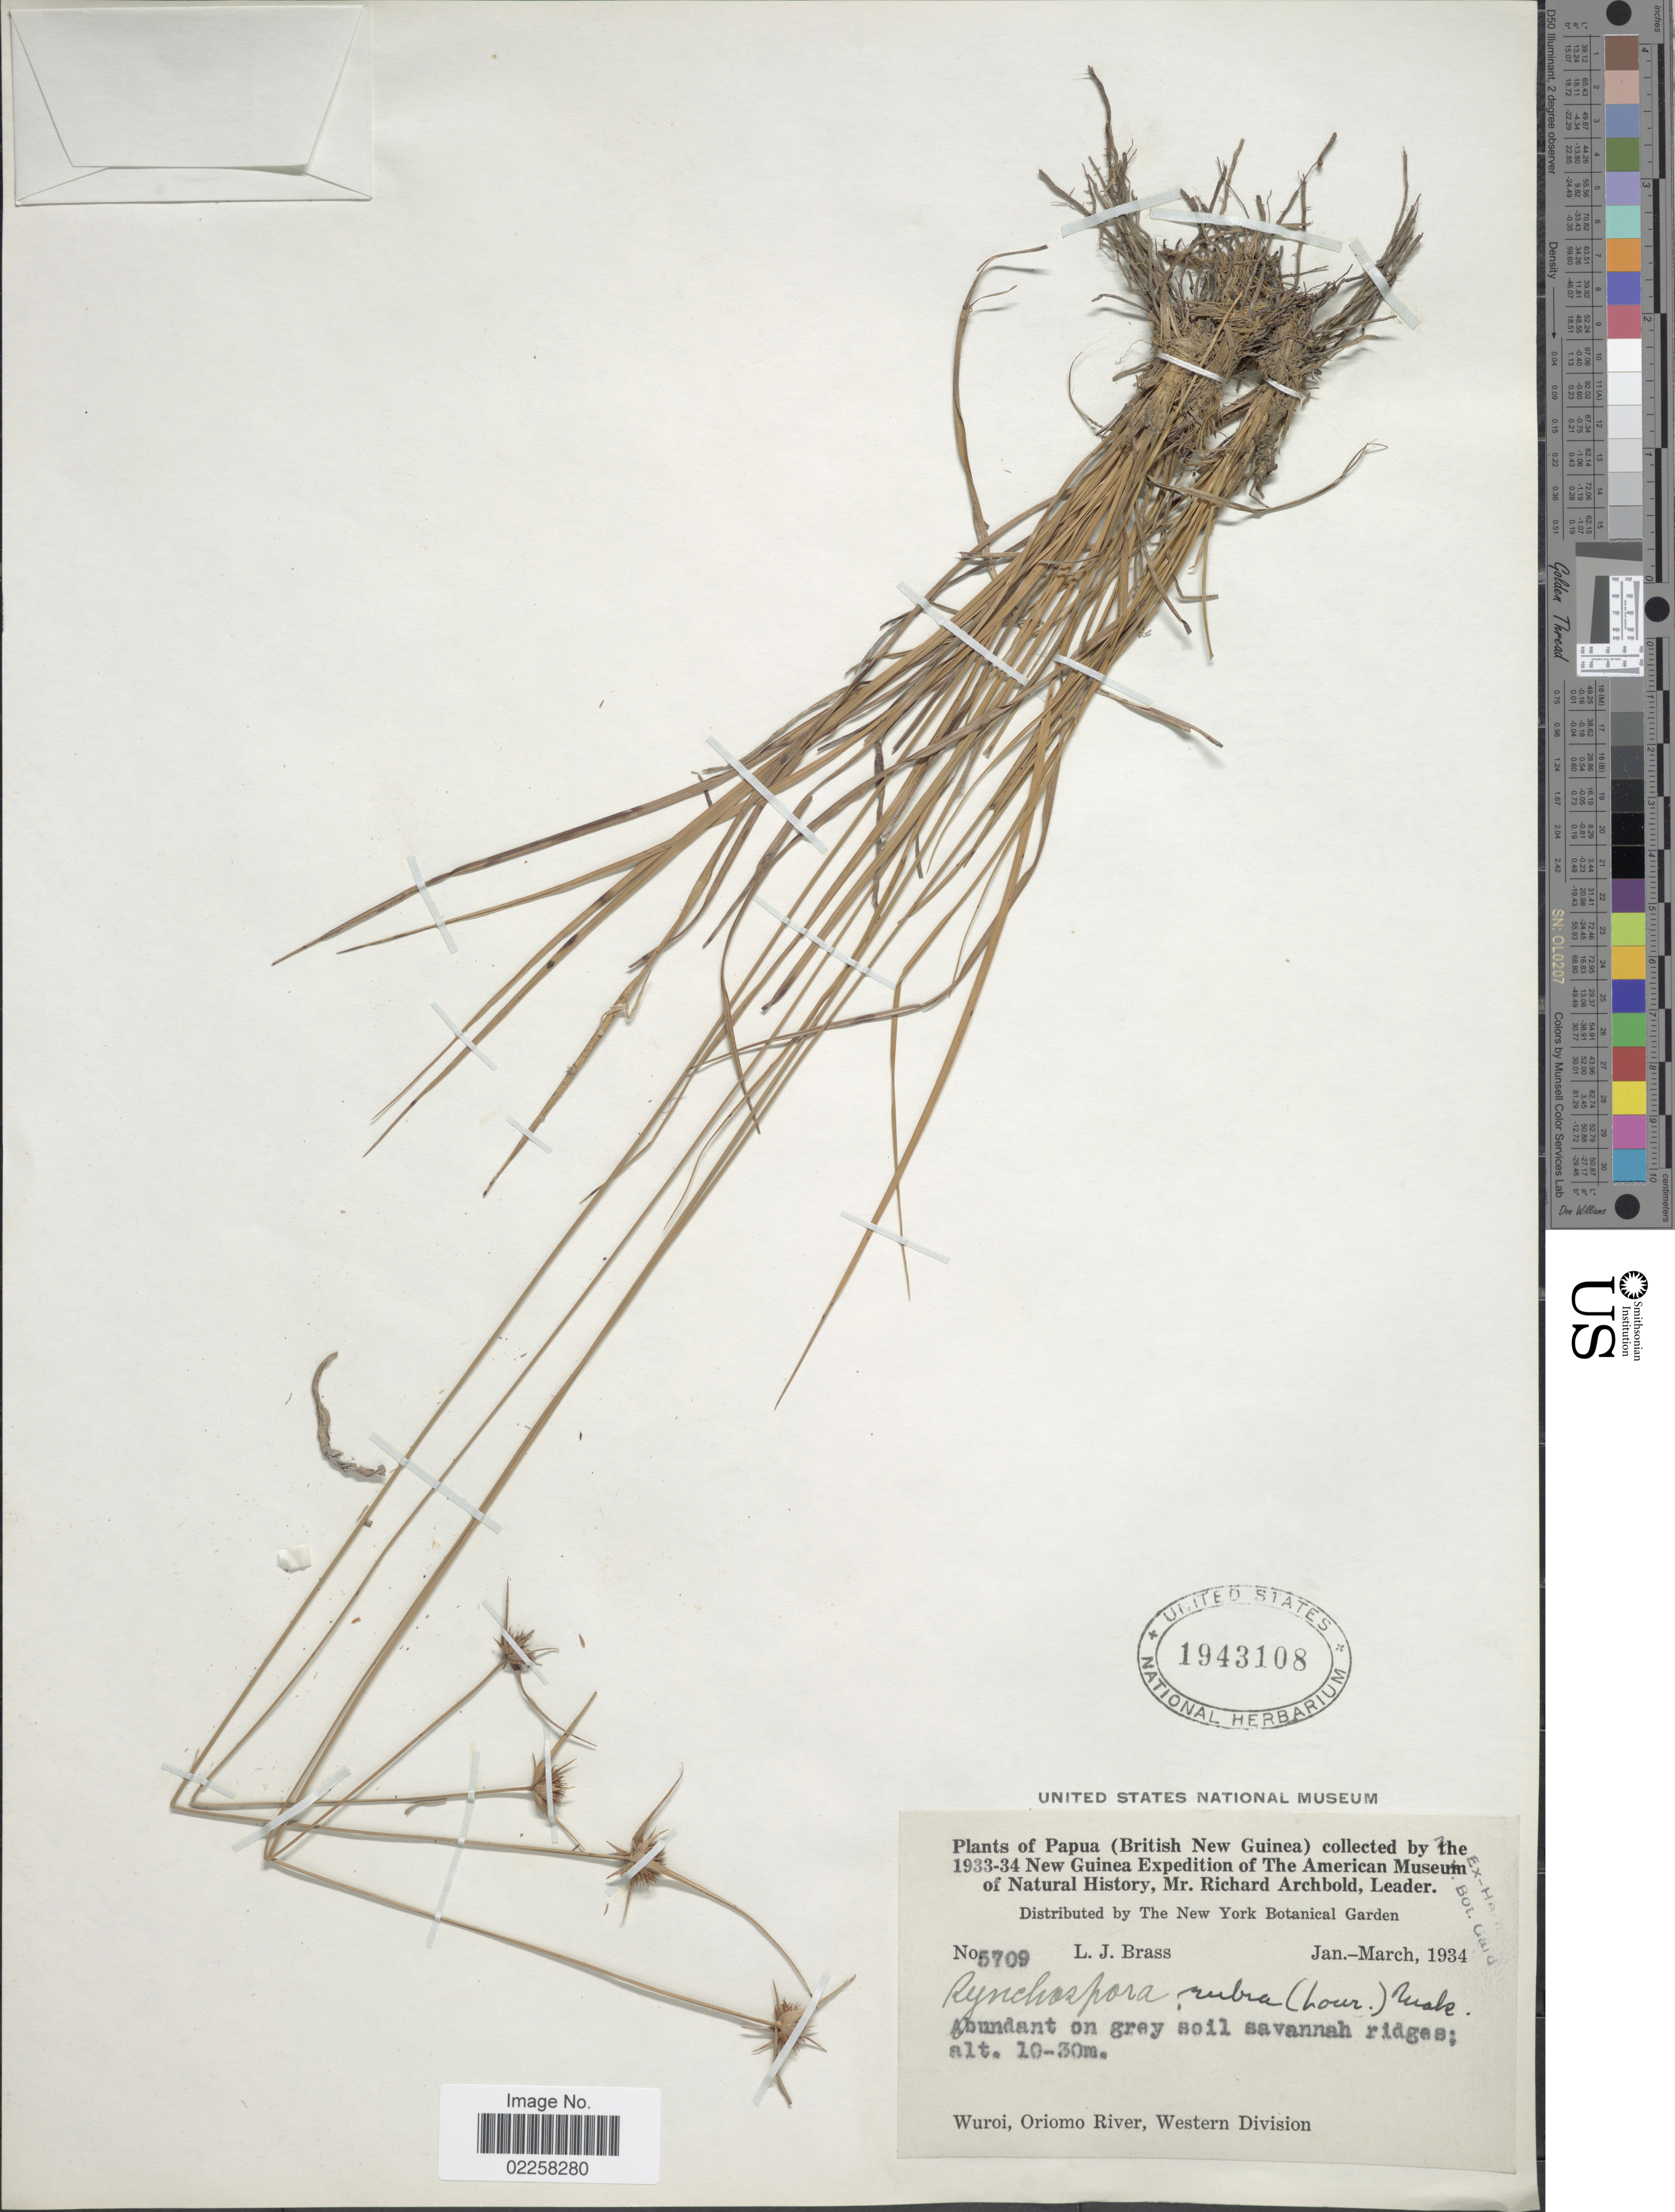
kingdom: Plantae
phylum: Tracheophyta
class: Liliopsida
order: Poales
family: Cyperaceae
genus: Rhynchospora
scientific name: Rhynchospora rubra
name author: (Lour.) Makino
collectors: L. J. Brass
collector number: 5709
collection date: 1934-01/1934-03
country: Papua New Guinea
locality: Papua (British New Guinea, Wuroi, Oriomo River, Western Division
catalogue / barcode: US 1943108